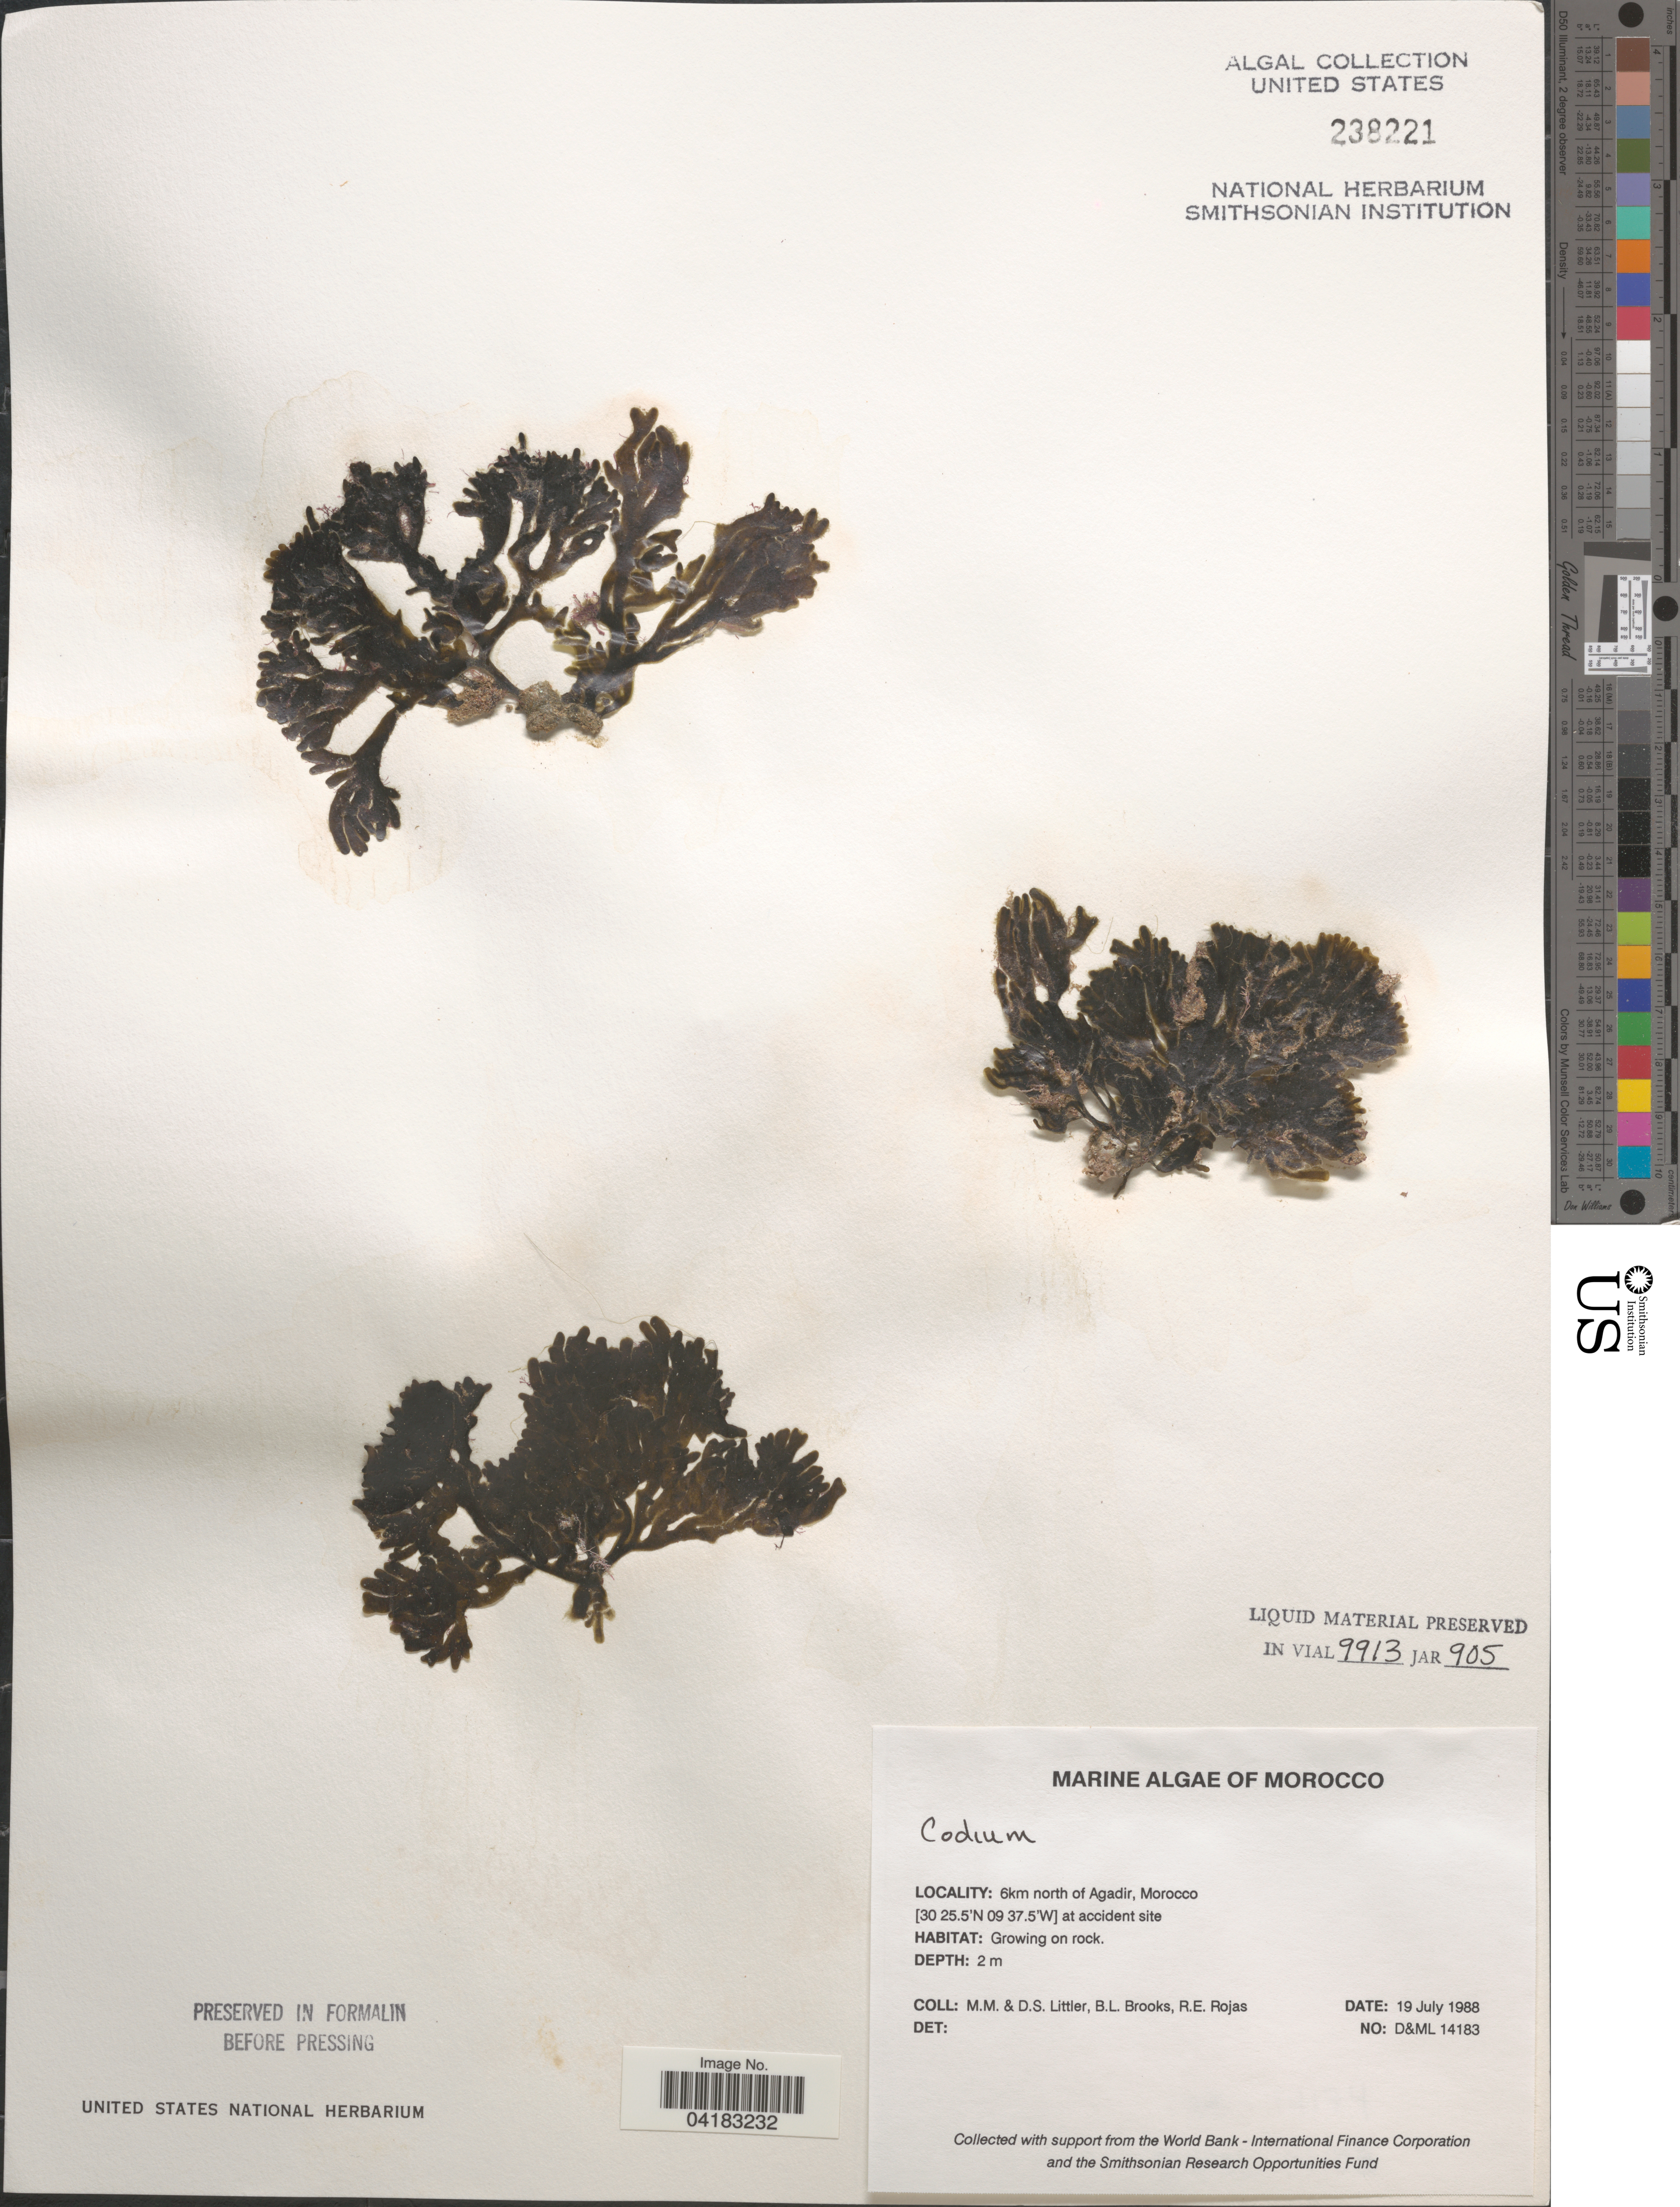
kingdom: Plantae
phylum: Chlorophyta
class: Ulvophyceae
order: Bryopsidales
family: Codiaceae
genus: Codium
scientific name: Codium sp.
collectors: D. S. Littler, B. Brooks & R. Rojas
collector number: D&ML14183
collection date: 1988-07-19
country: Morocco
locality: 6km north of Agadir, at accident site.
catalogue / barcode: US 238221